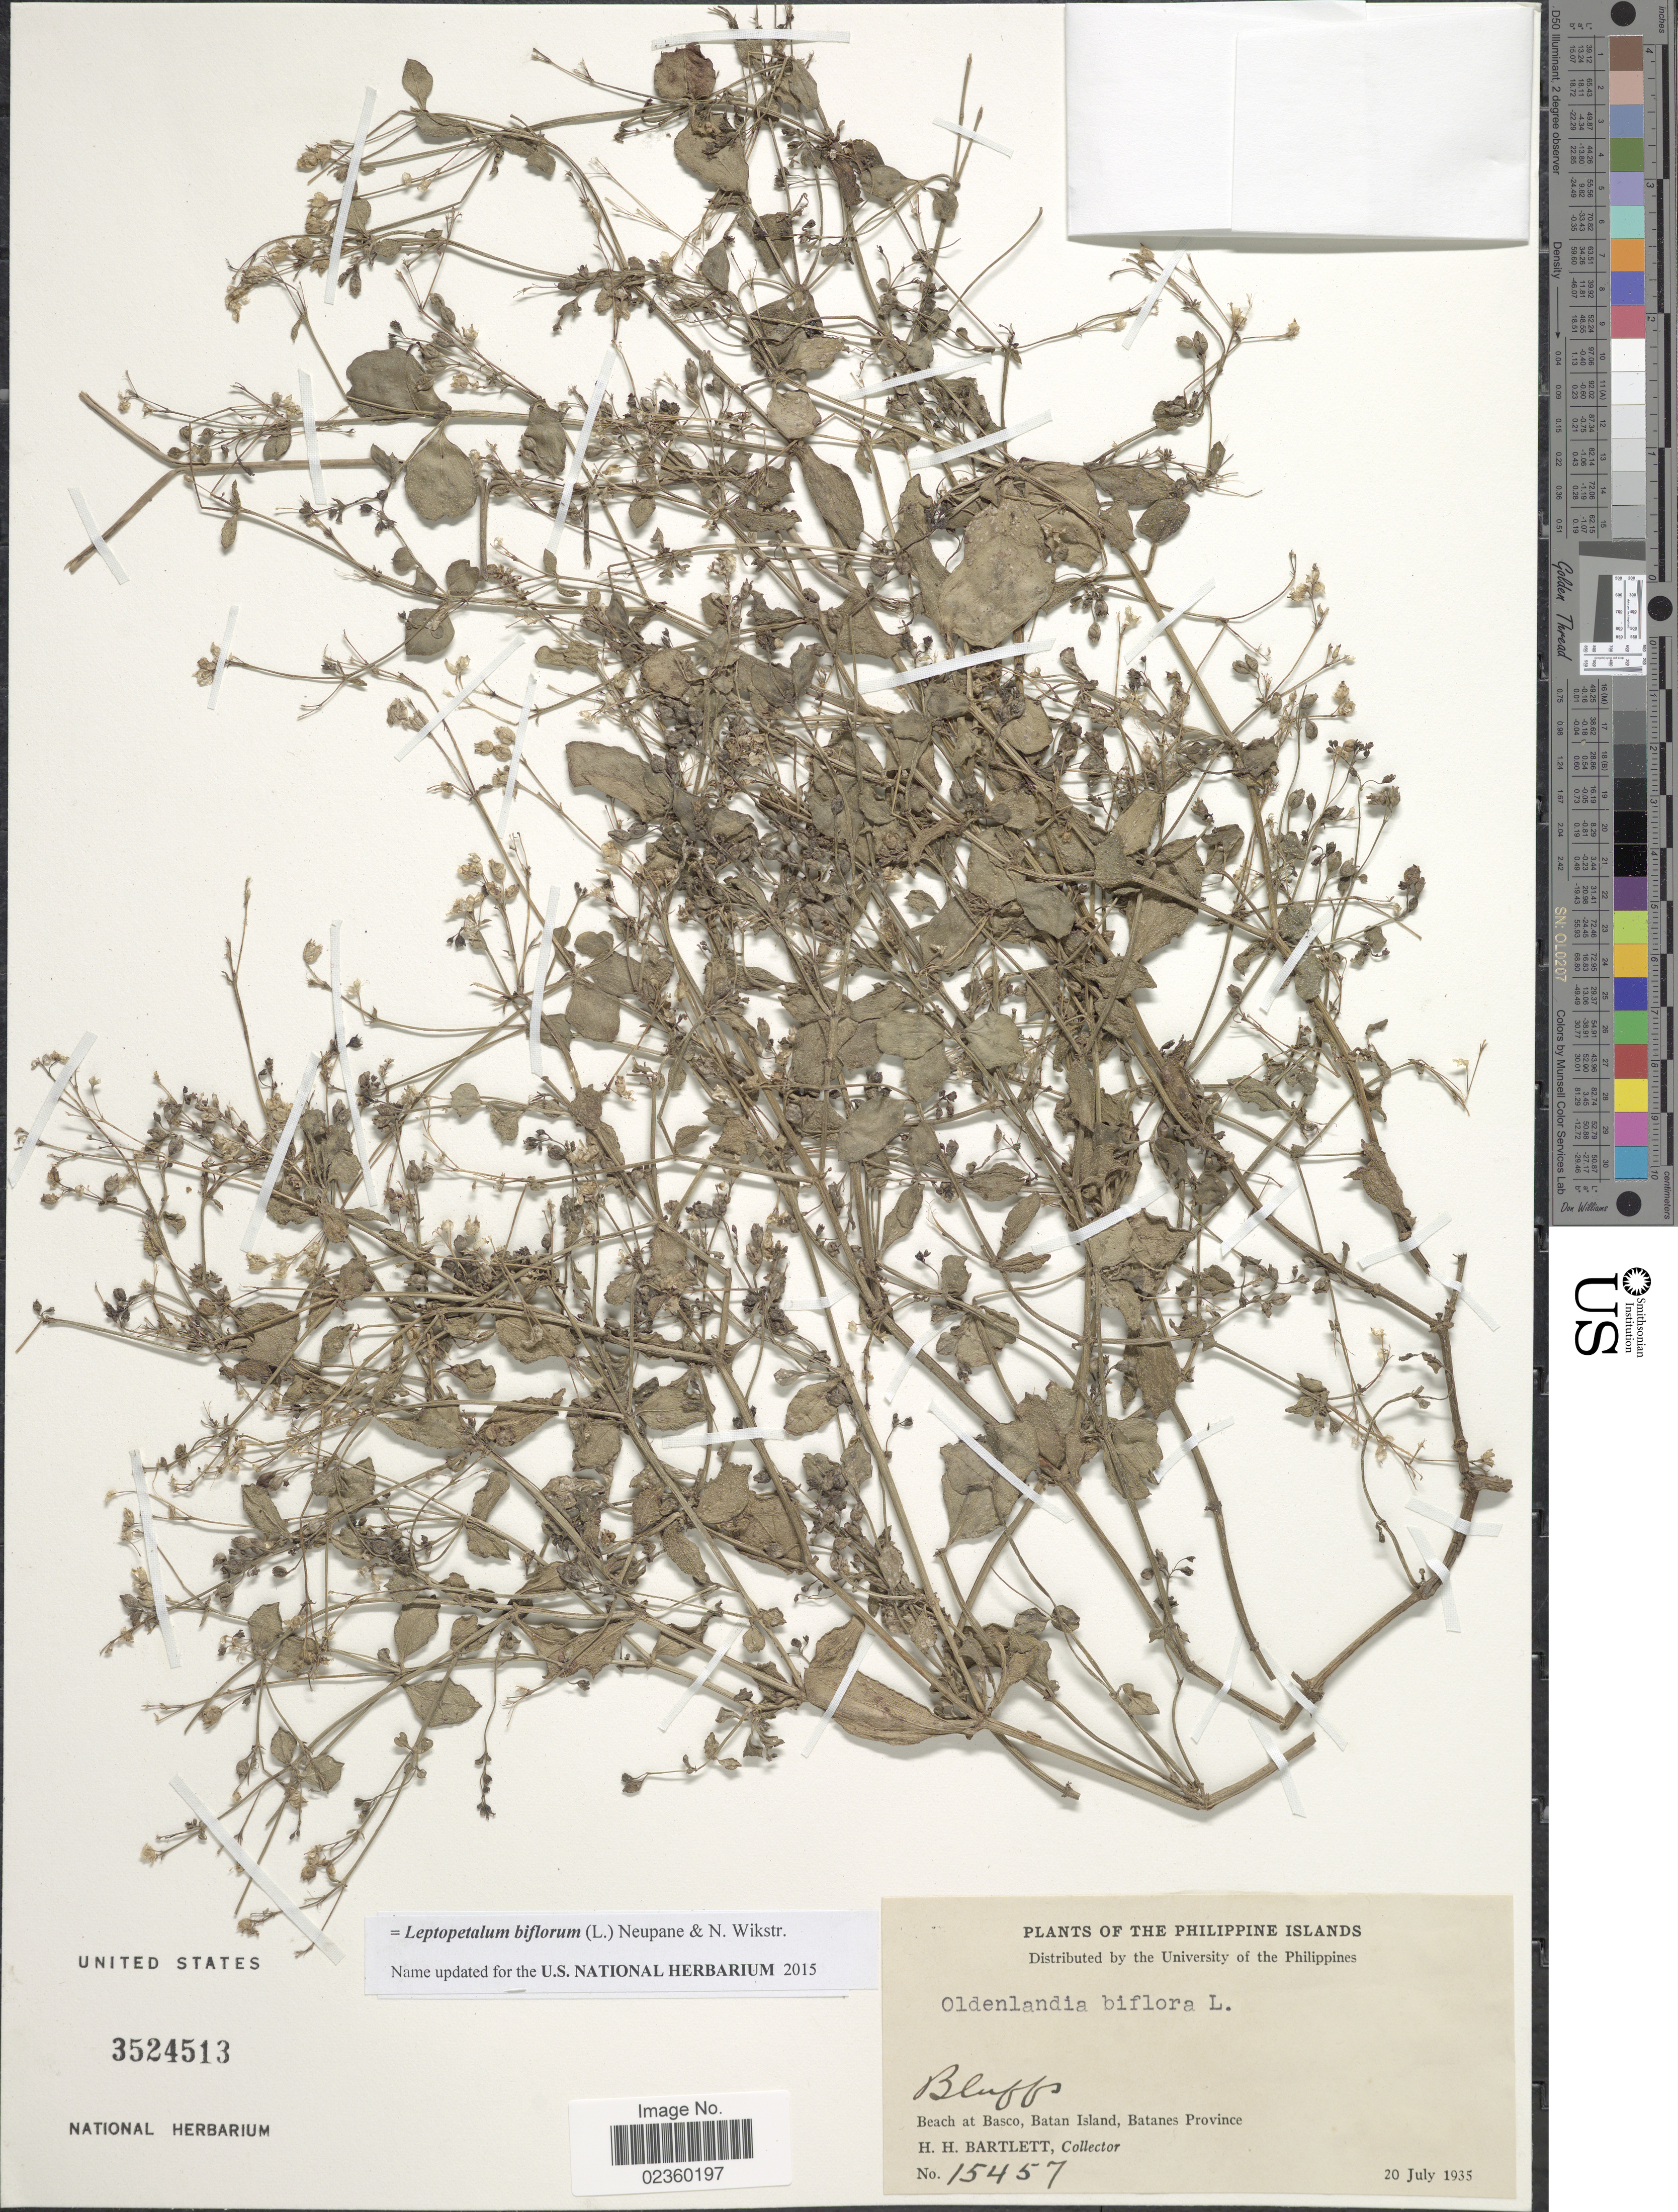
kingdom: Plantae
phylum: Tracheophyta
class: Magnoliopsida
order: Gentianales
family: Rubiaceae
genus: Leptopetalum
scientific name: Leptopetalum biflorum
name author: (L.) Neupane & N. Wikstr.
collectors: H. H. Bartlett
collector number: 15457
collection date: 1935-07-20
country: Philippines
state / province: Cagayan Valley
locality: The Philippine Islands, Beach at Basco, Batan Island, Batanes Province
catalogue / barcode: US 3524513